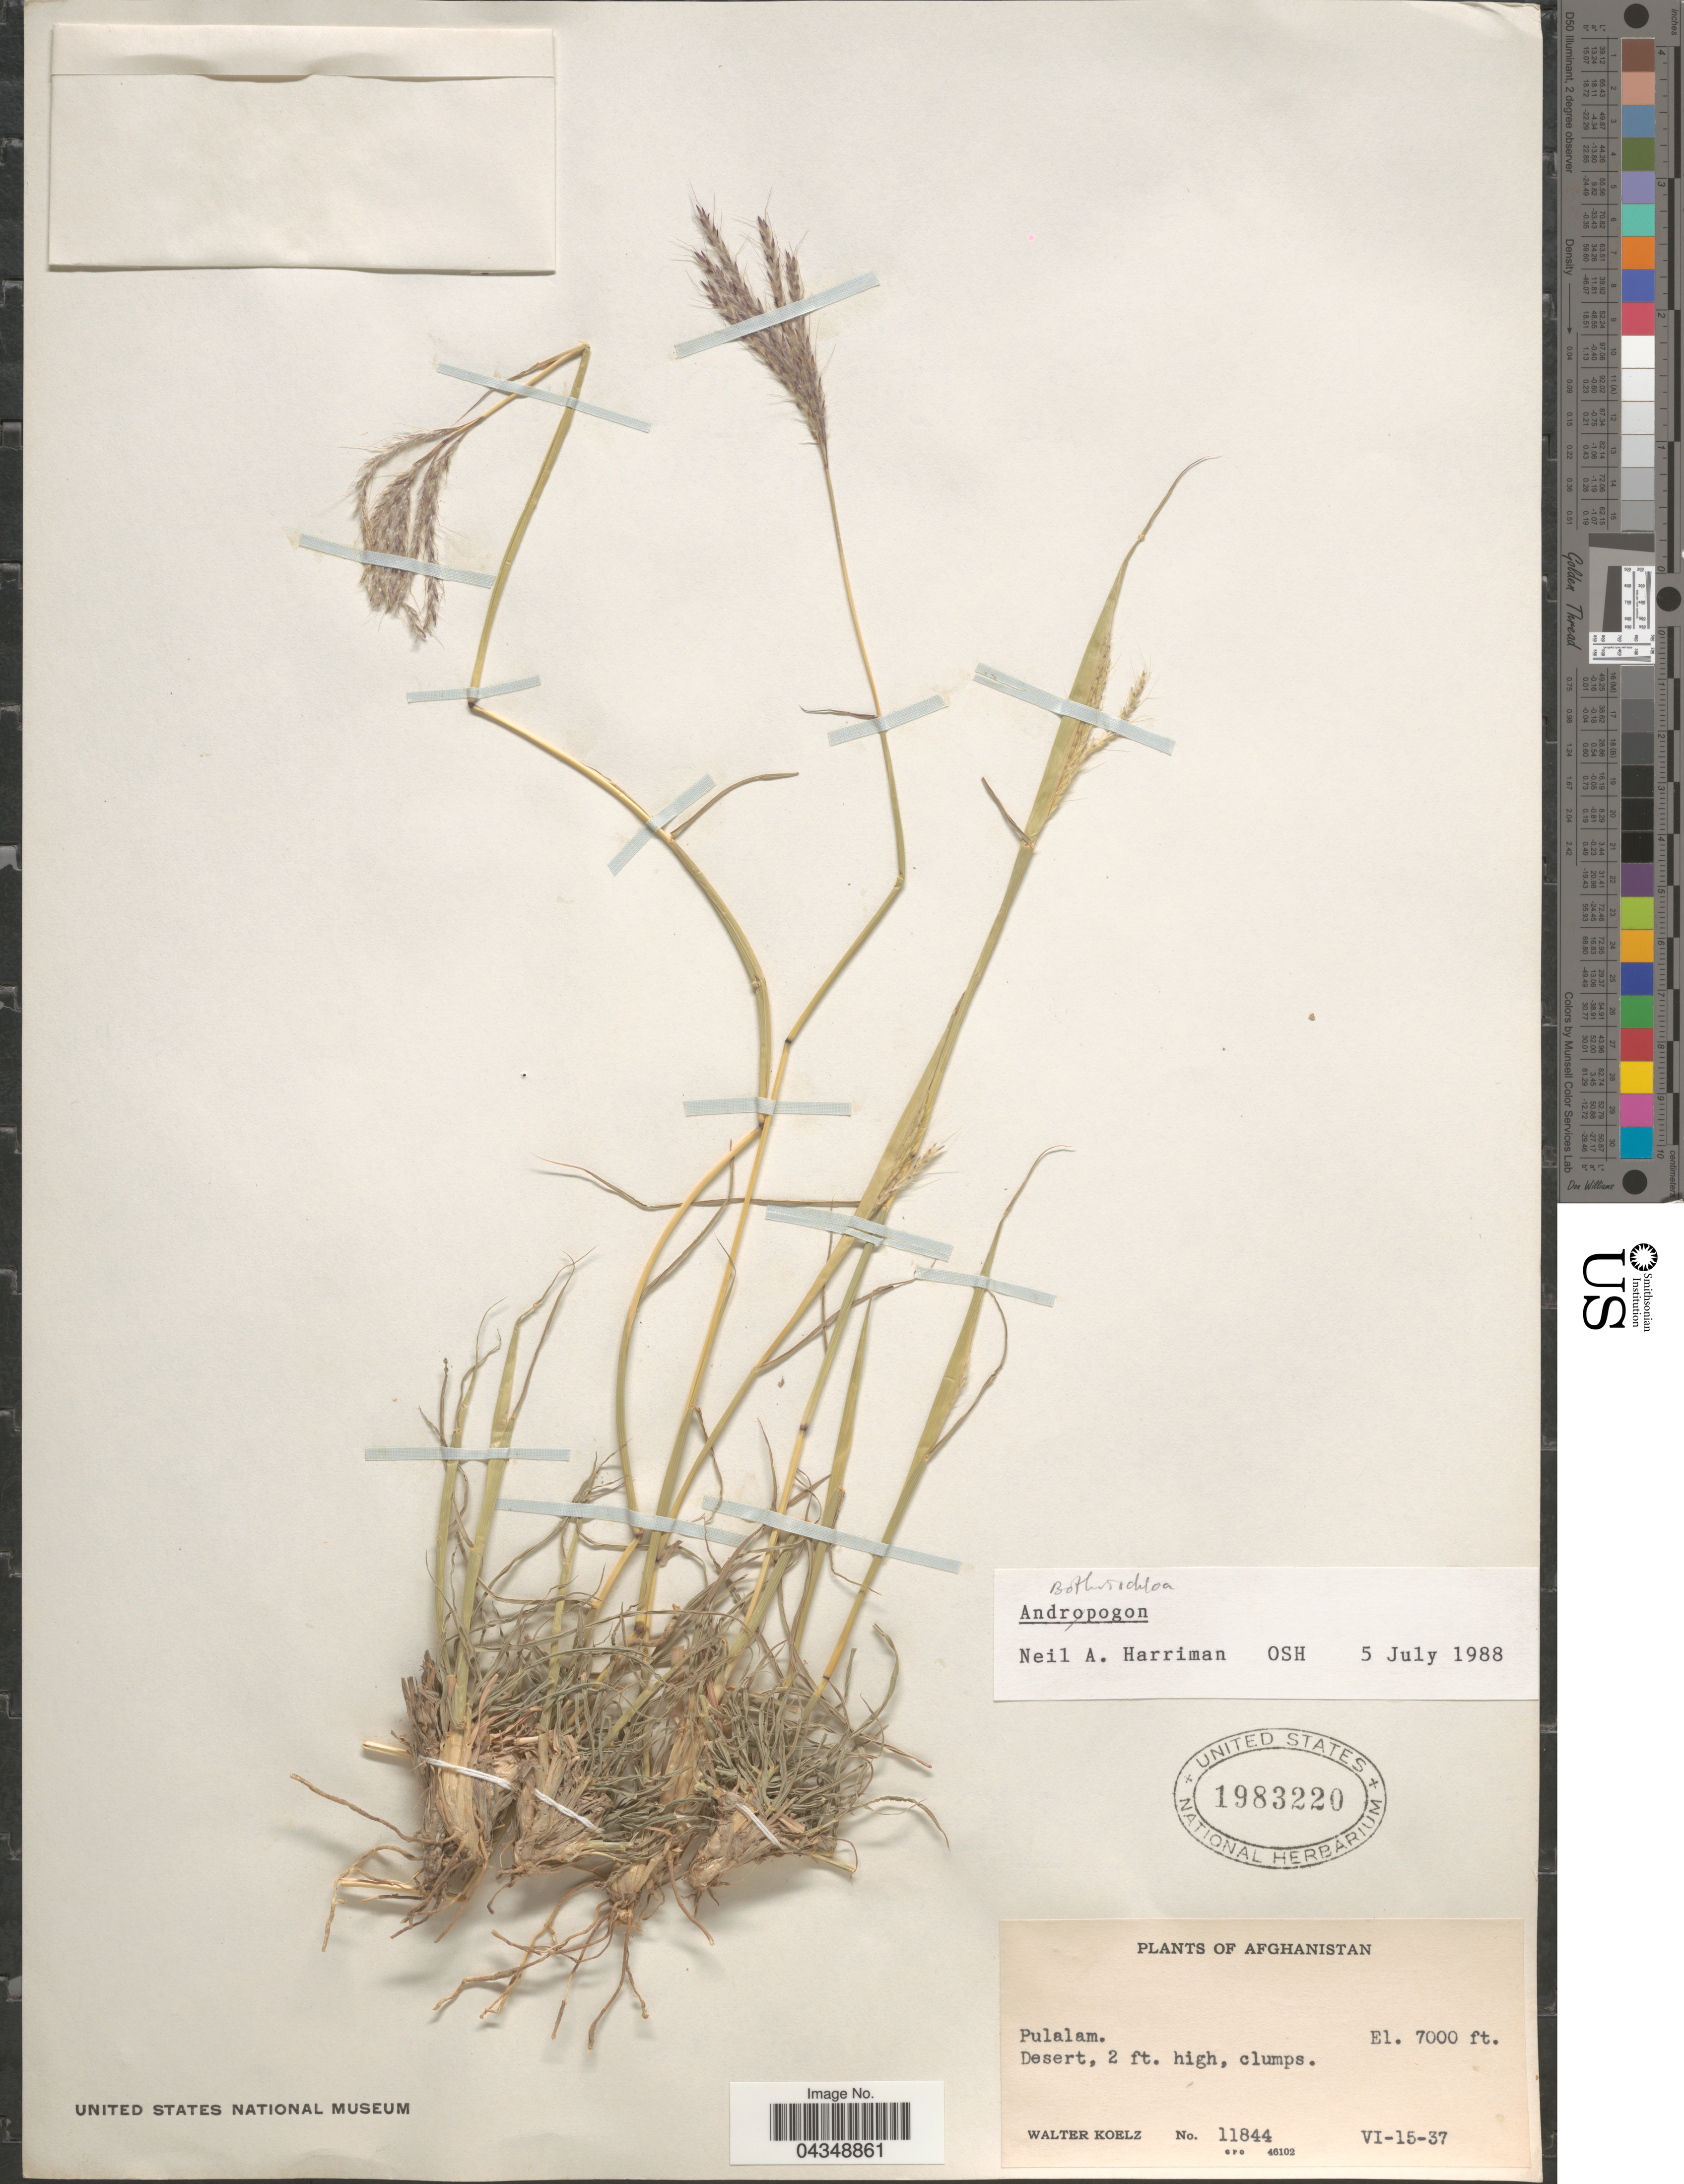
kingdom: Plantae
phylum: Tracheophyta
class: Liliopsida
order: Poales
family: Poaceae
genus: Bothriochloa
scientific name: Bothriochloa sp.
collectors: W. N. Koelz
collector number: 11844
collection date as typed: Transcribed d/m/y: 15/6/37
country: Afghanistan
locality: Pulalam.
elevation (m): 2134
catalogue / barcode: US 1983220